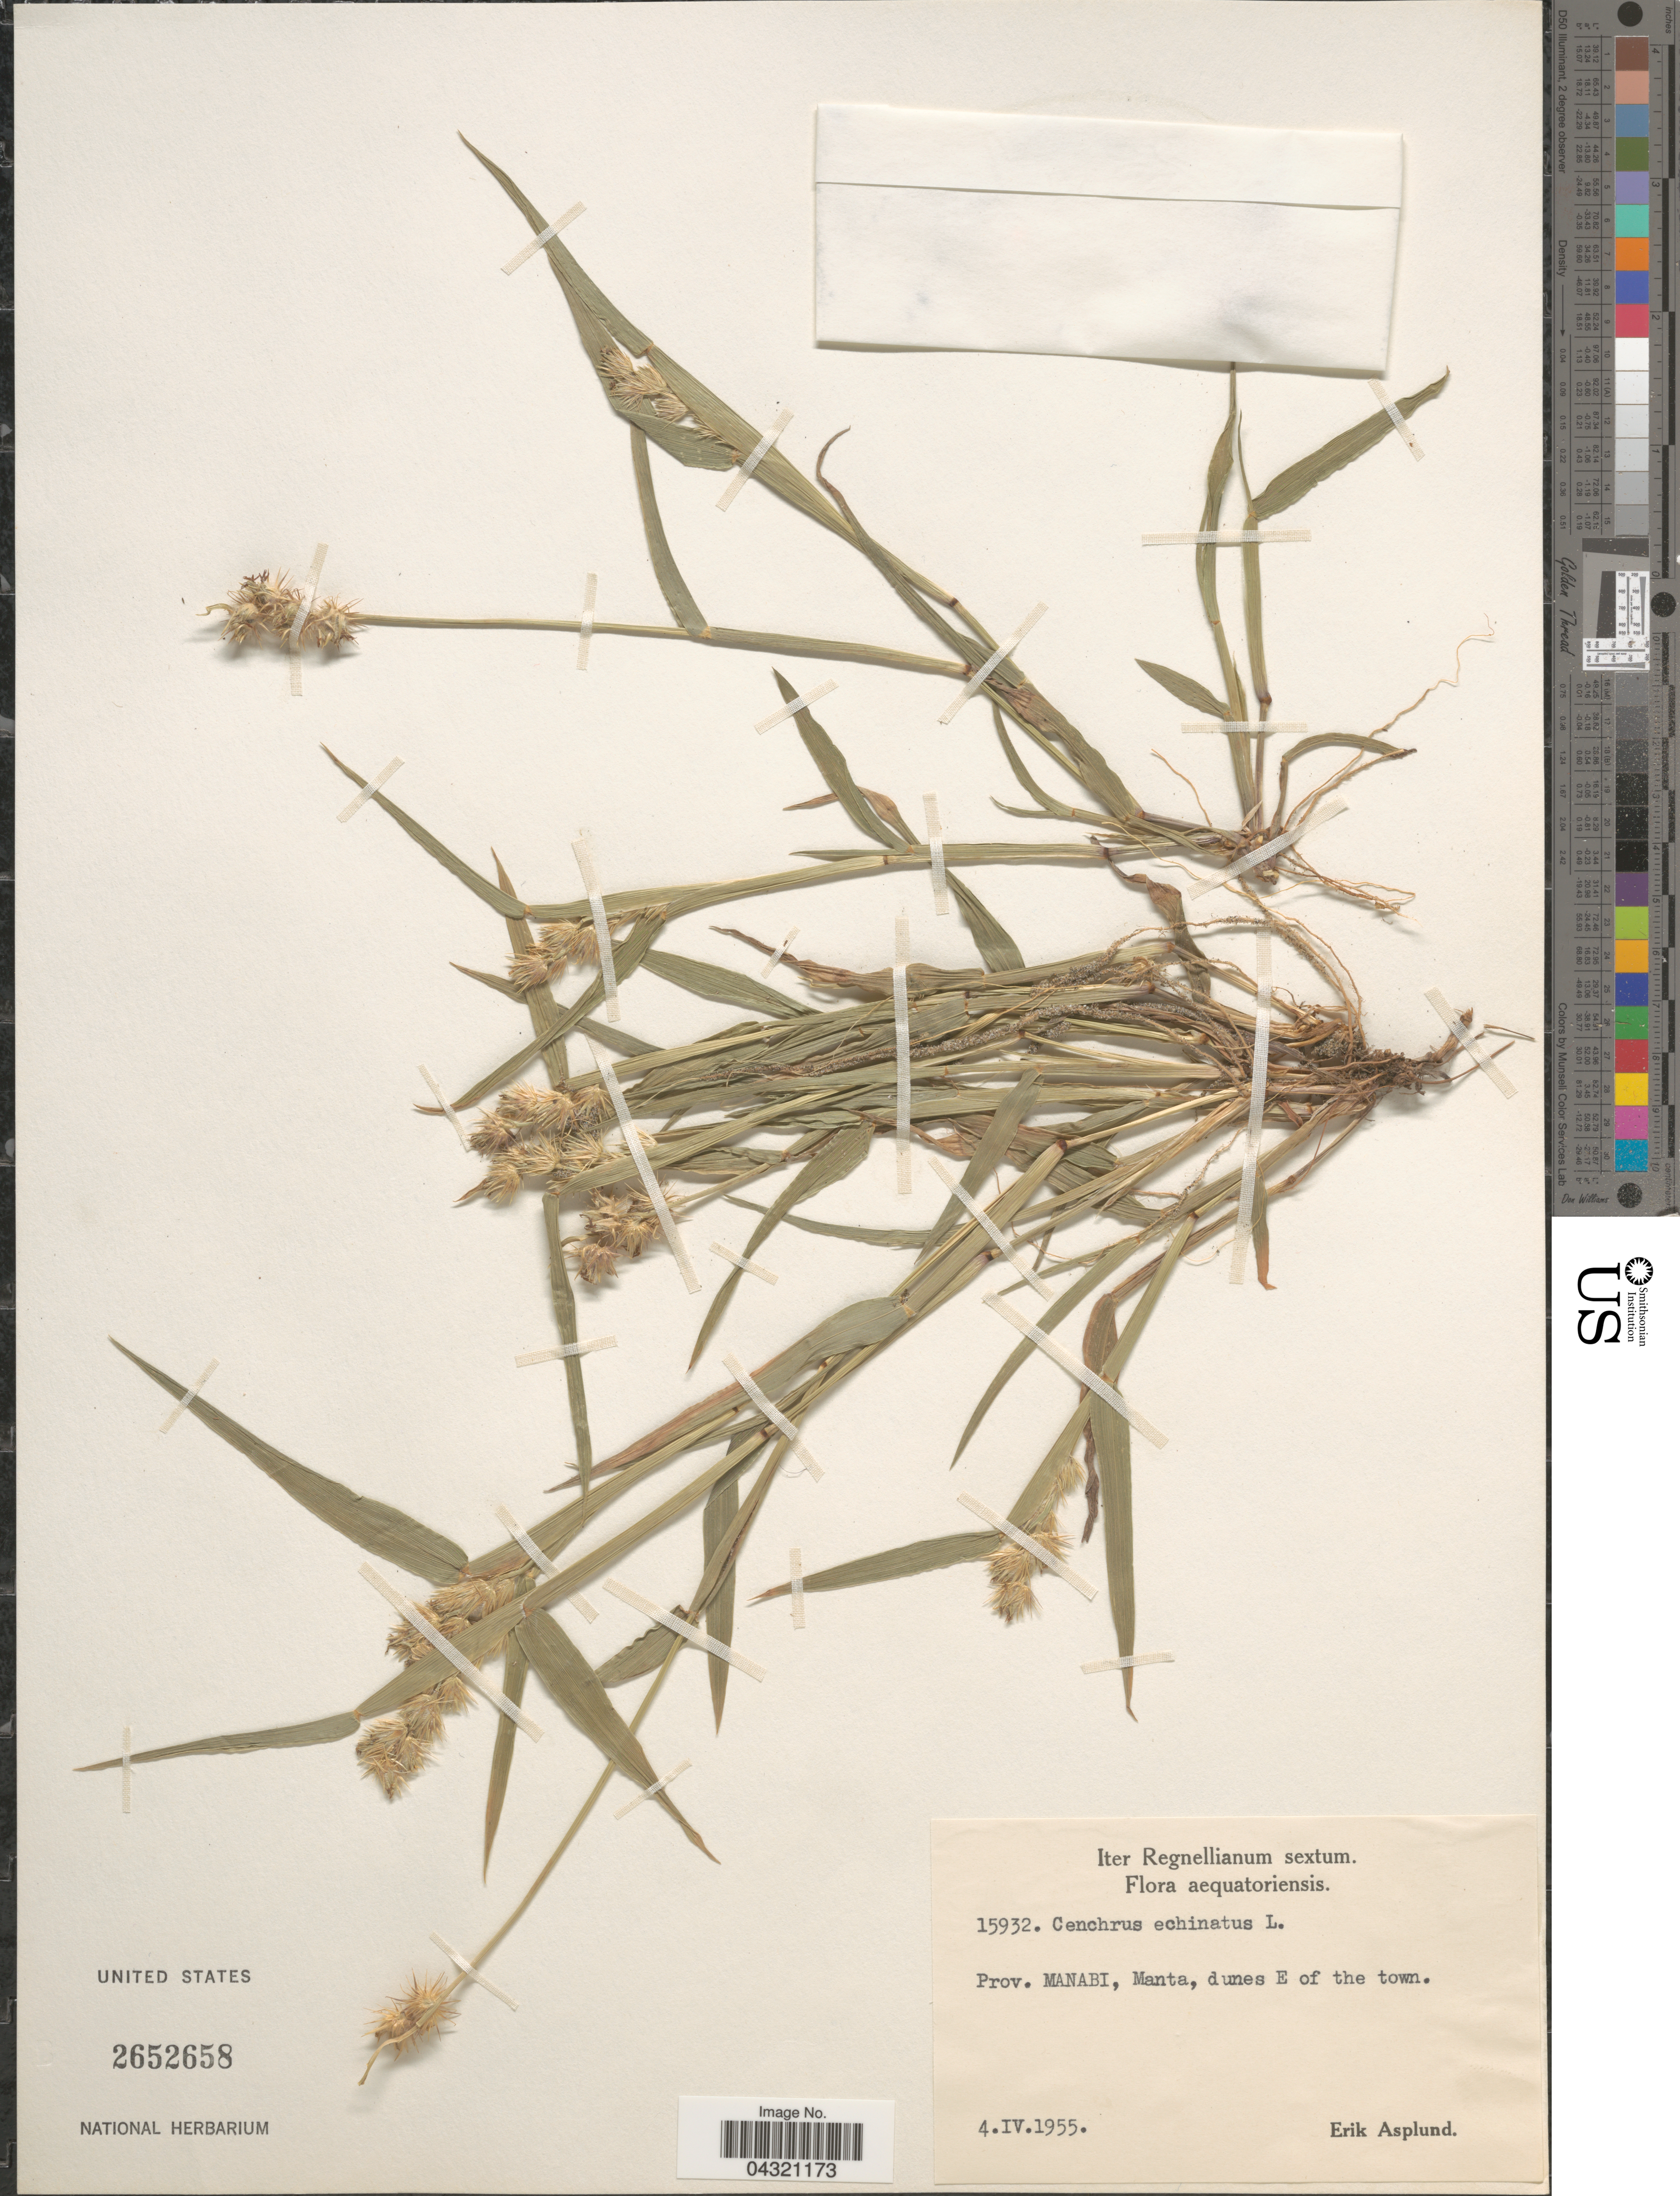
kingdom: Plantae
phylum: Tracheophyta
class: Liliopsida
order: Poales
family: Poaceae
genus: Cenchrus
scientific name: Cenchrus echinatus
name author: L.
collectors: E. Asplund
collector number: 15932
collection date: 1955-04-04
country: Ecuador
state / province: Manabí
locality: Iter Regnellianum sextum. Aequatoriensis. Manta, dunes E of the town.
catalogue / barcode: US 2652658